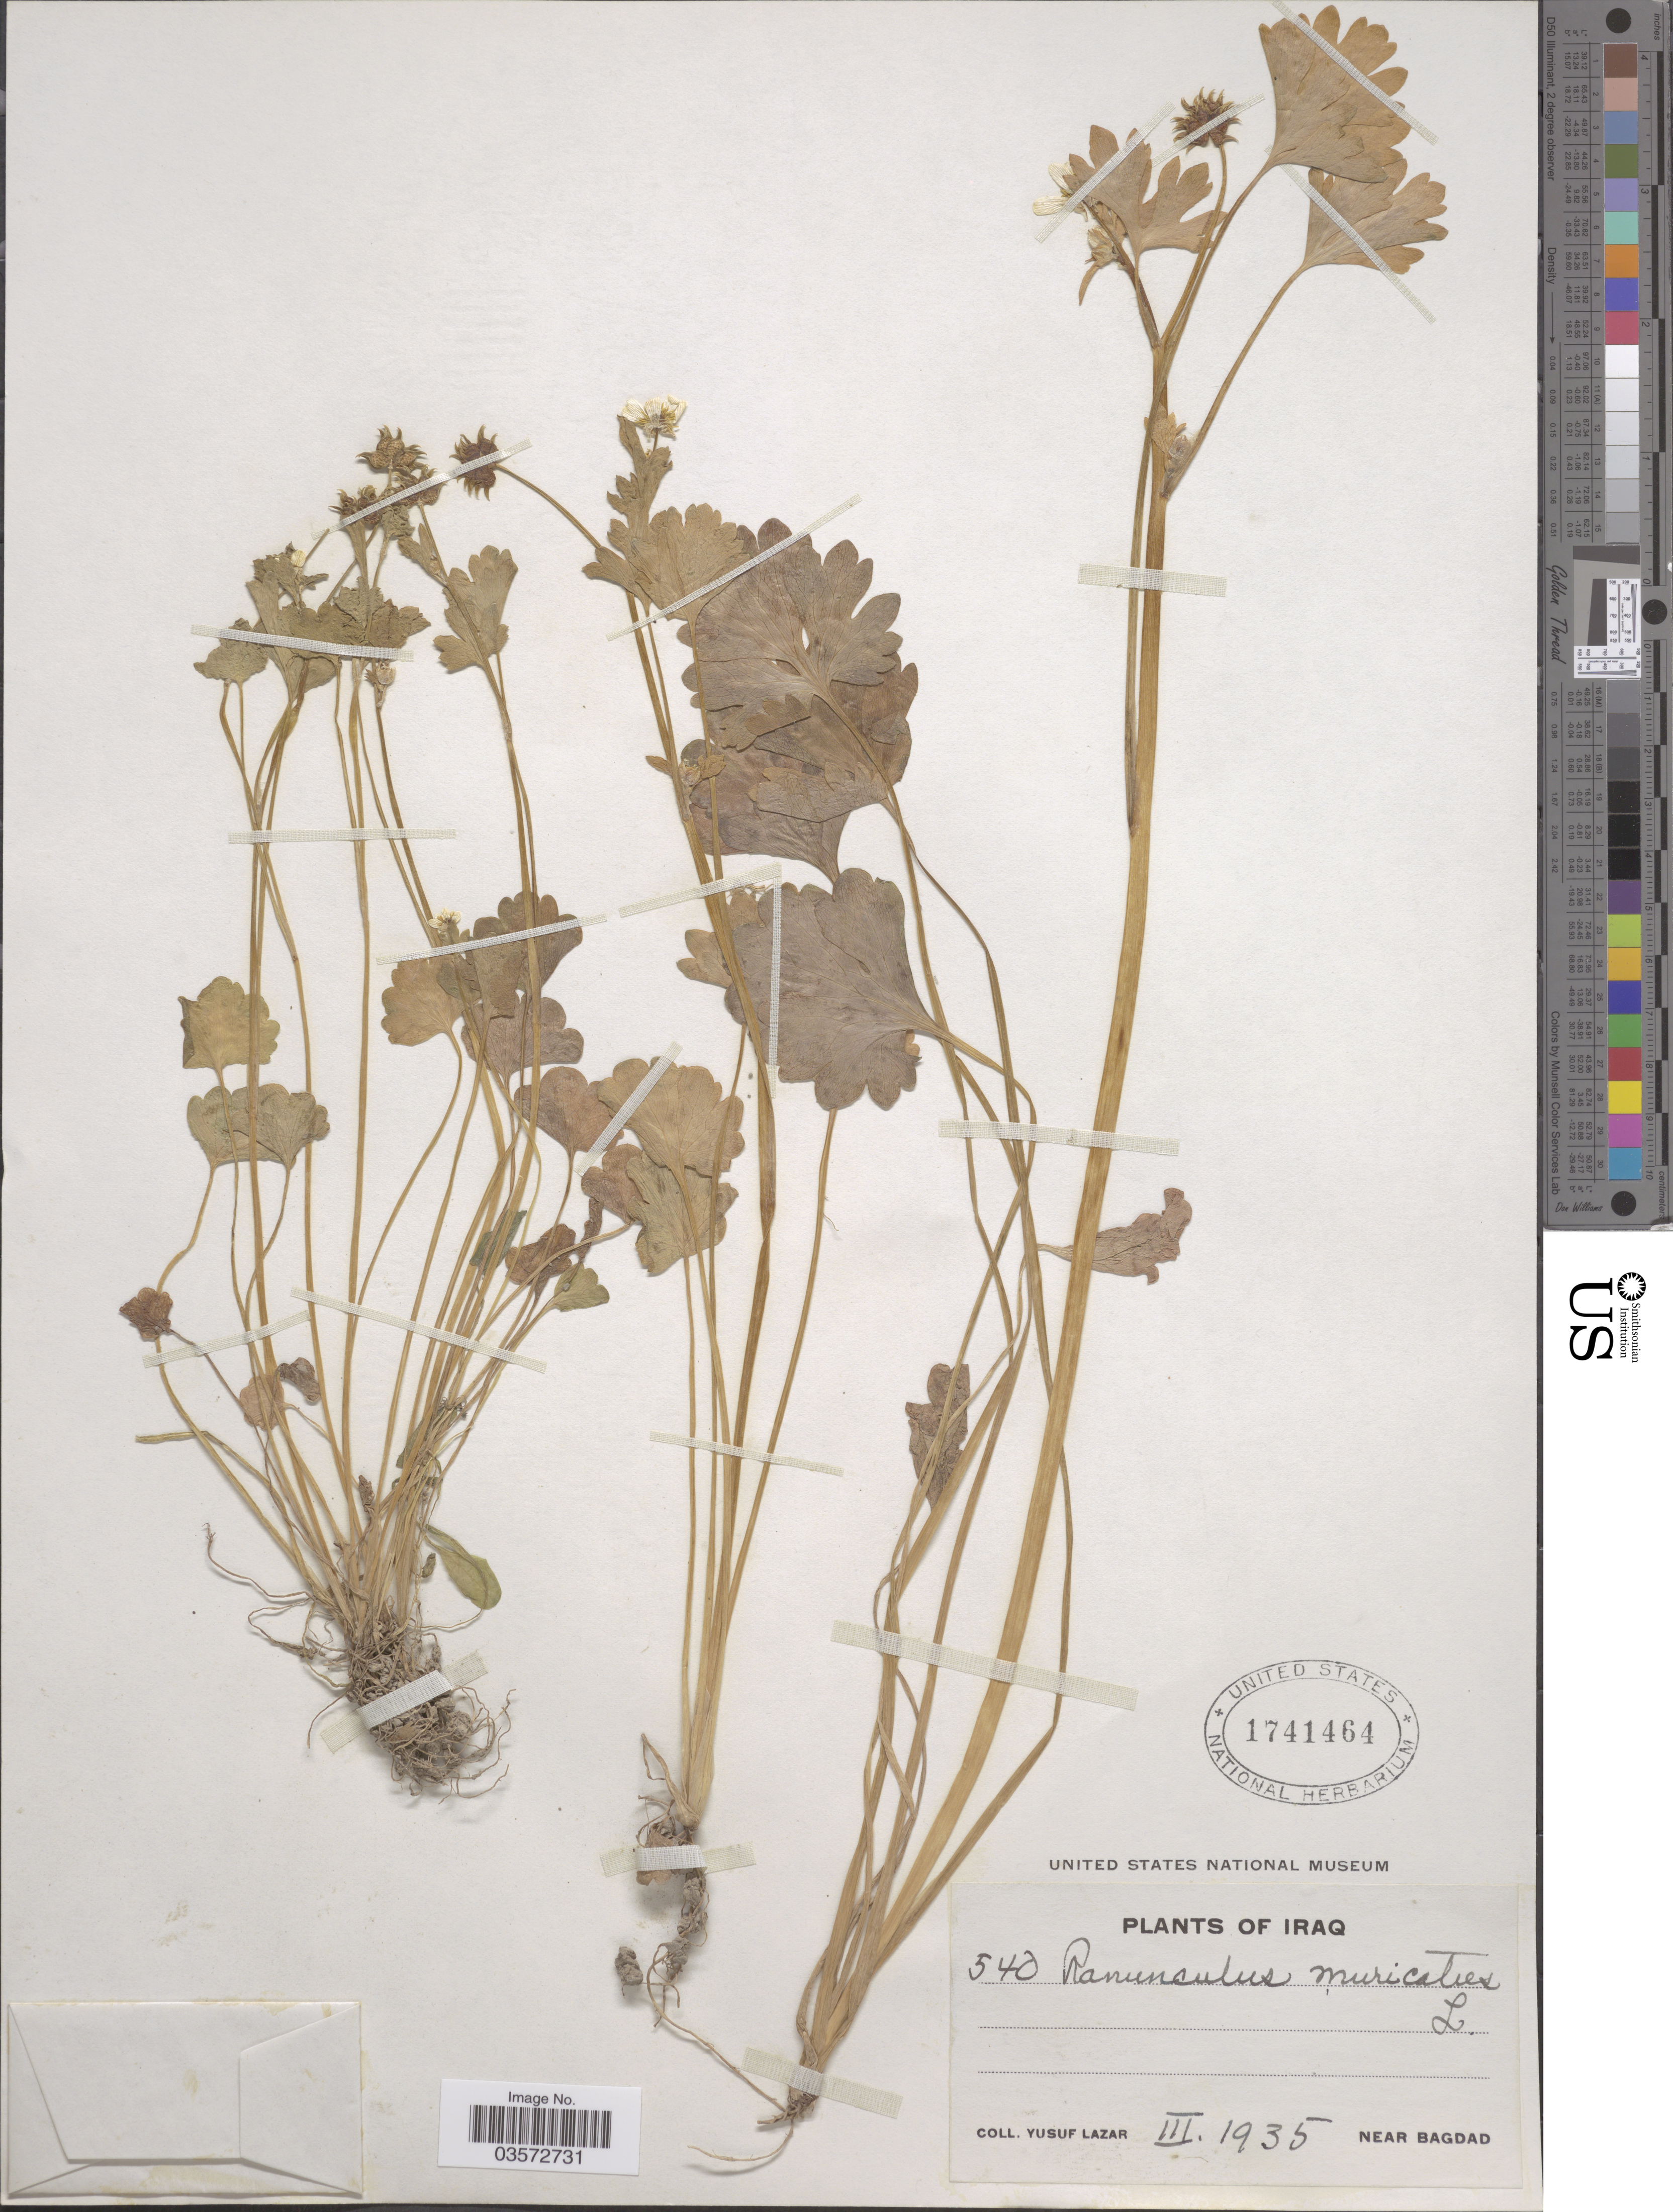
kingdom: Plantae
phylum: Tracheophyta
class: Magnoliopsida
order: Ranunculales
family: Ranunculaceae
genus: Ranunculus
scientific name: Ranunculus muricatus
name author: L.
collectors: Y. Lazar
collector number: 540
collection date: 1935-03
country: Iraq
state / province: Baghdad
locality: Near Bagdad.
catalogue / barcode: US 1741464